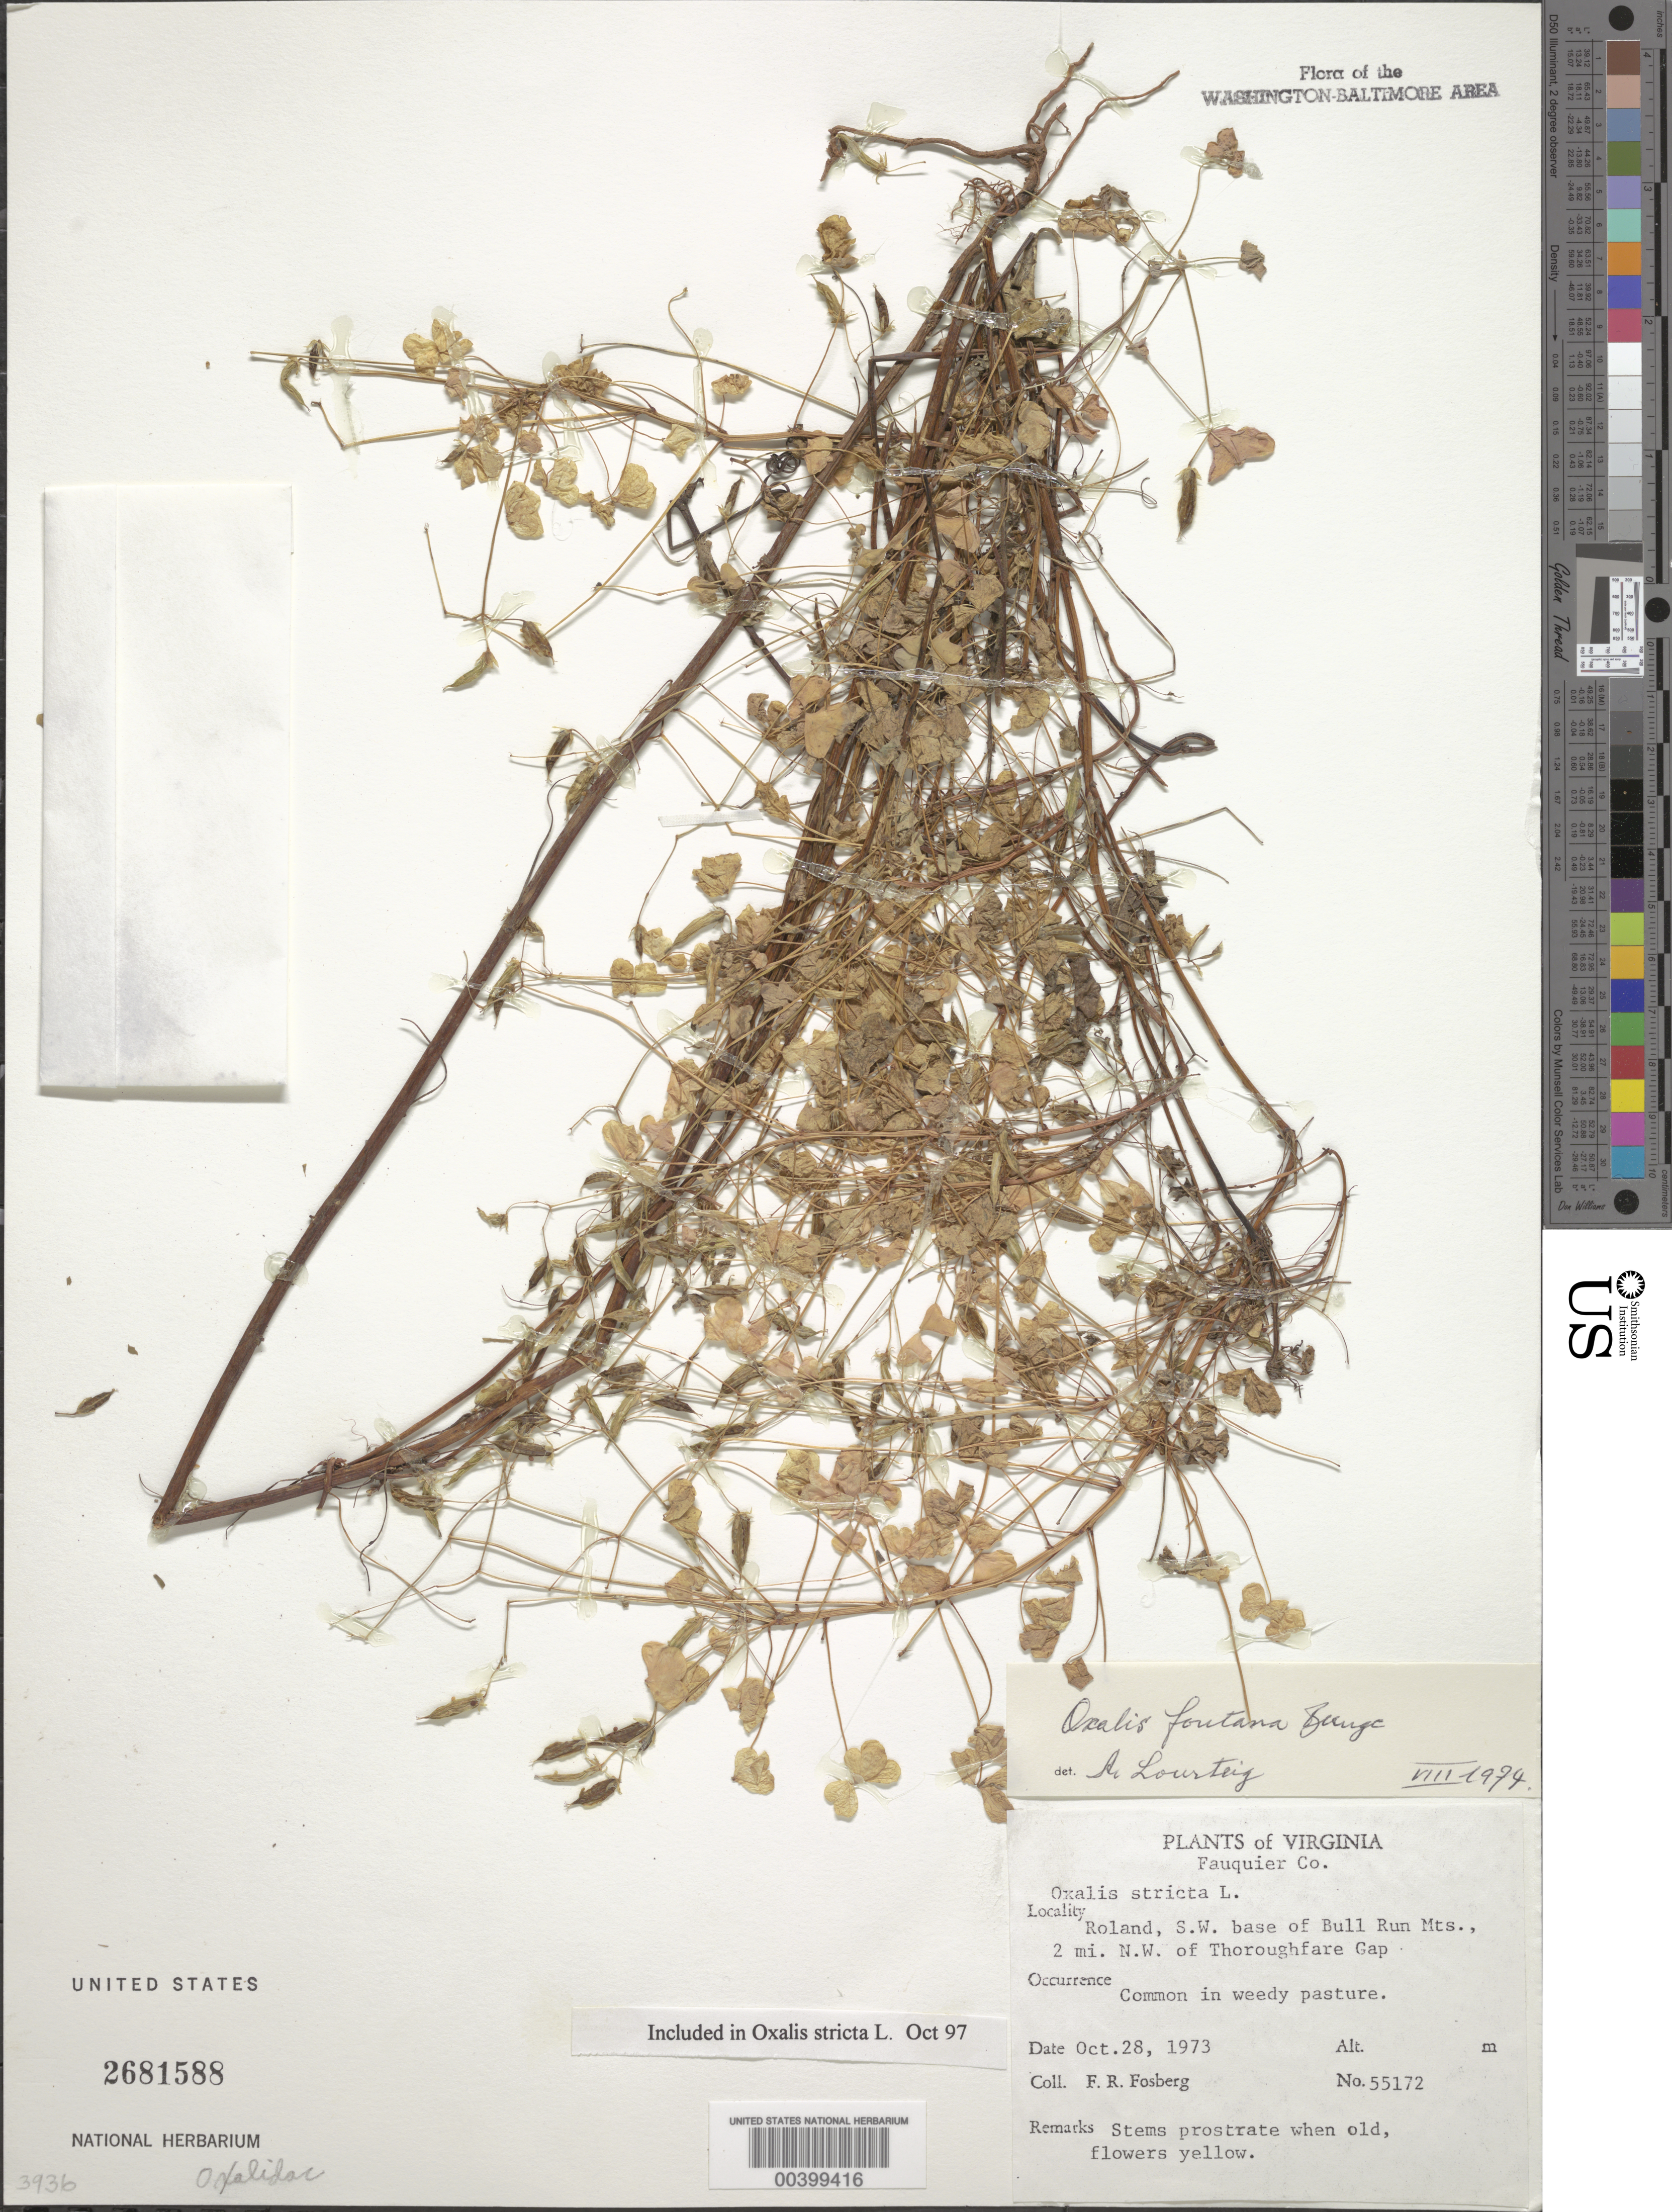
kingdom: Plantae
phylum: Tracheophyta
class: Magnoliopsida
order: Oxalidales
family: Oxalidaceae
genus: Oxalis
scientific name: Oxalis stricta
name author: L.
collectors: F. R. Fosberg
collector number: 55172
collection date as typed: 28 Oct 1973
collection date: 1973-10-28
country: United States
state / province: Virginia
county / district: Fauquier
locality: Roland, southwest base of Bull Run Mountains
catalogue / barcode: US 2681588